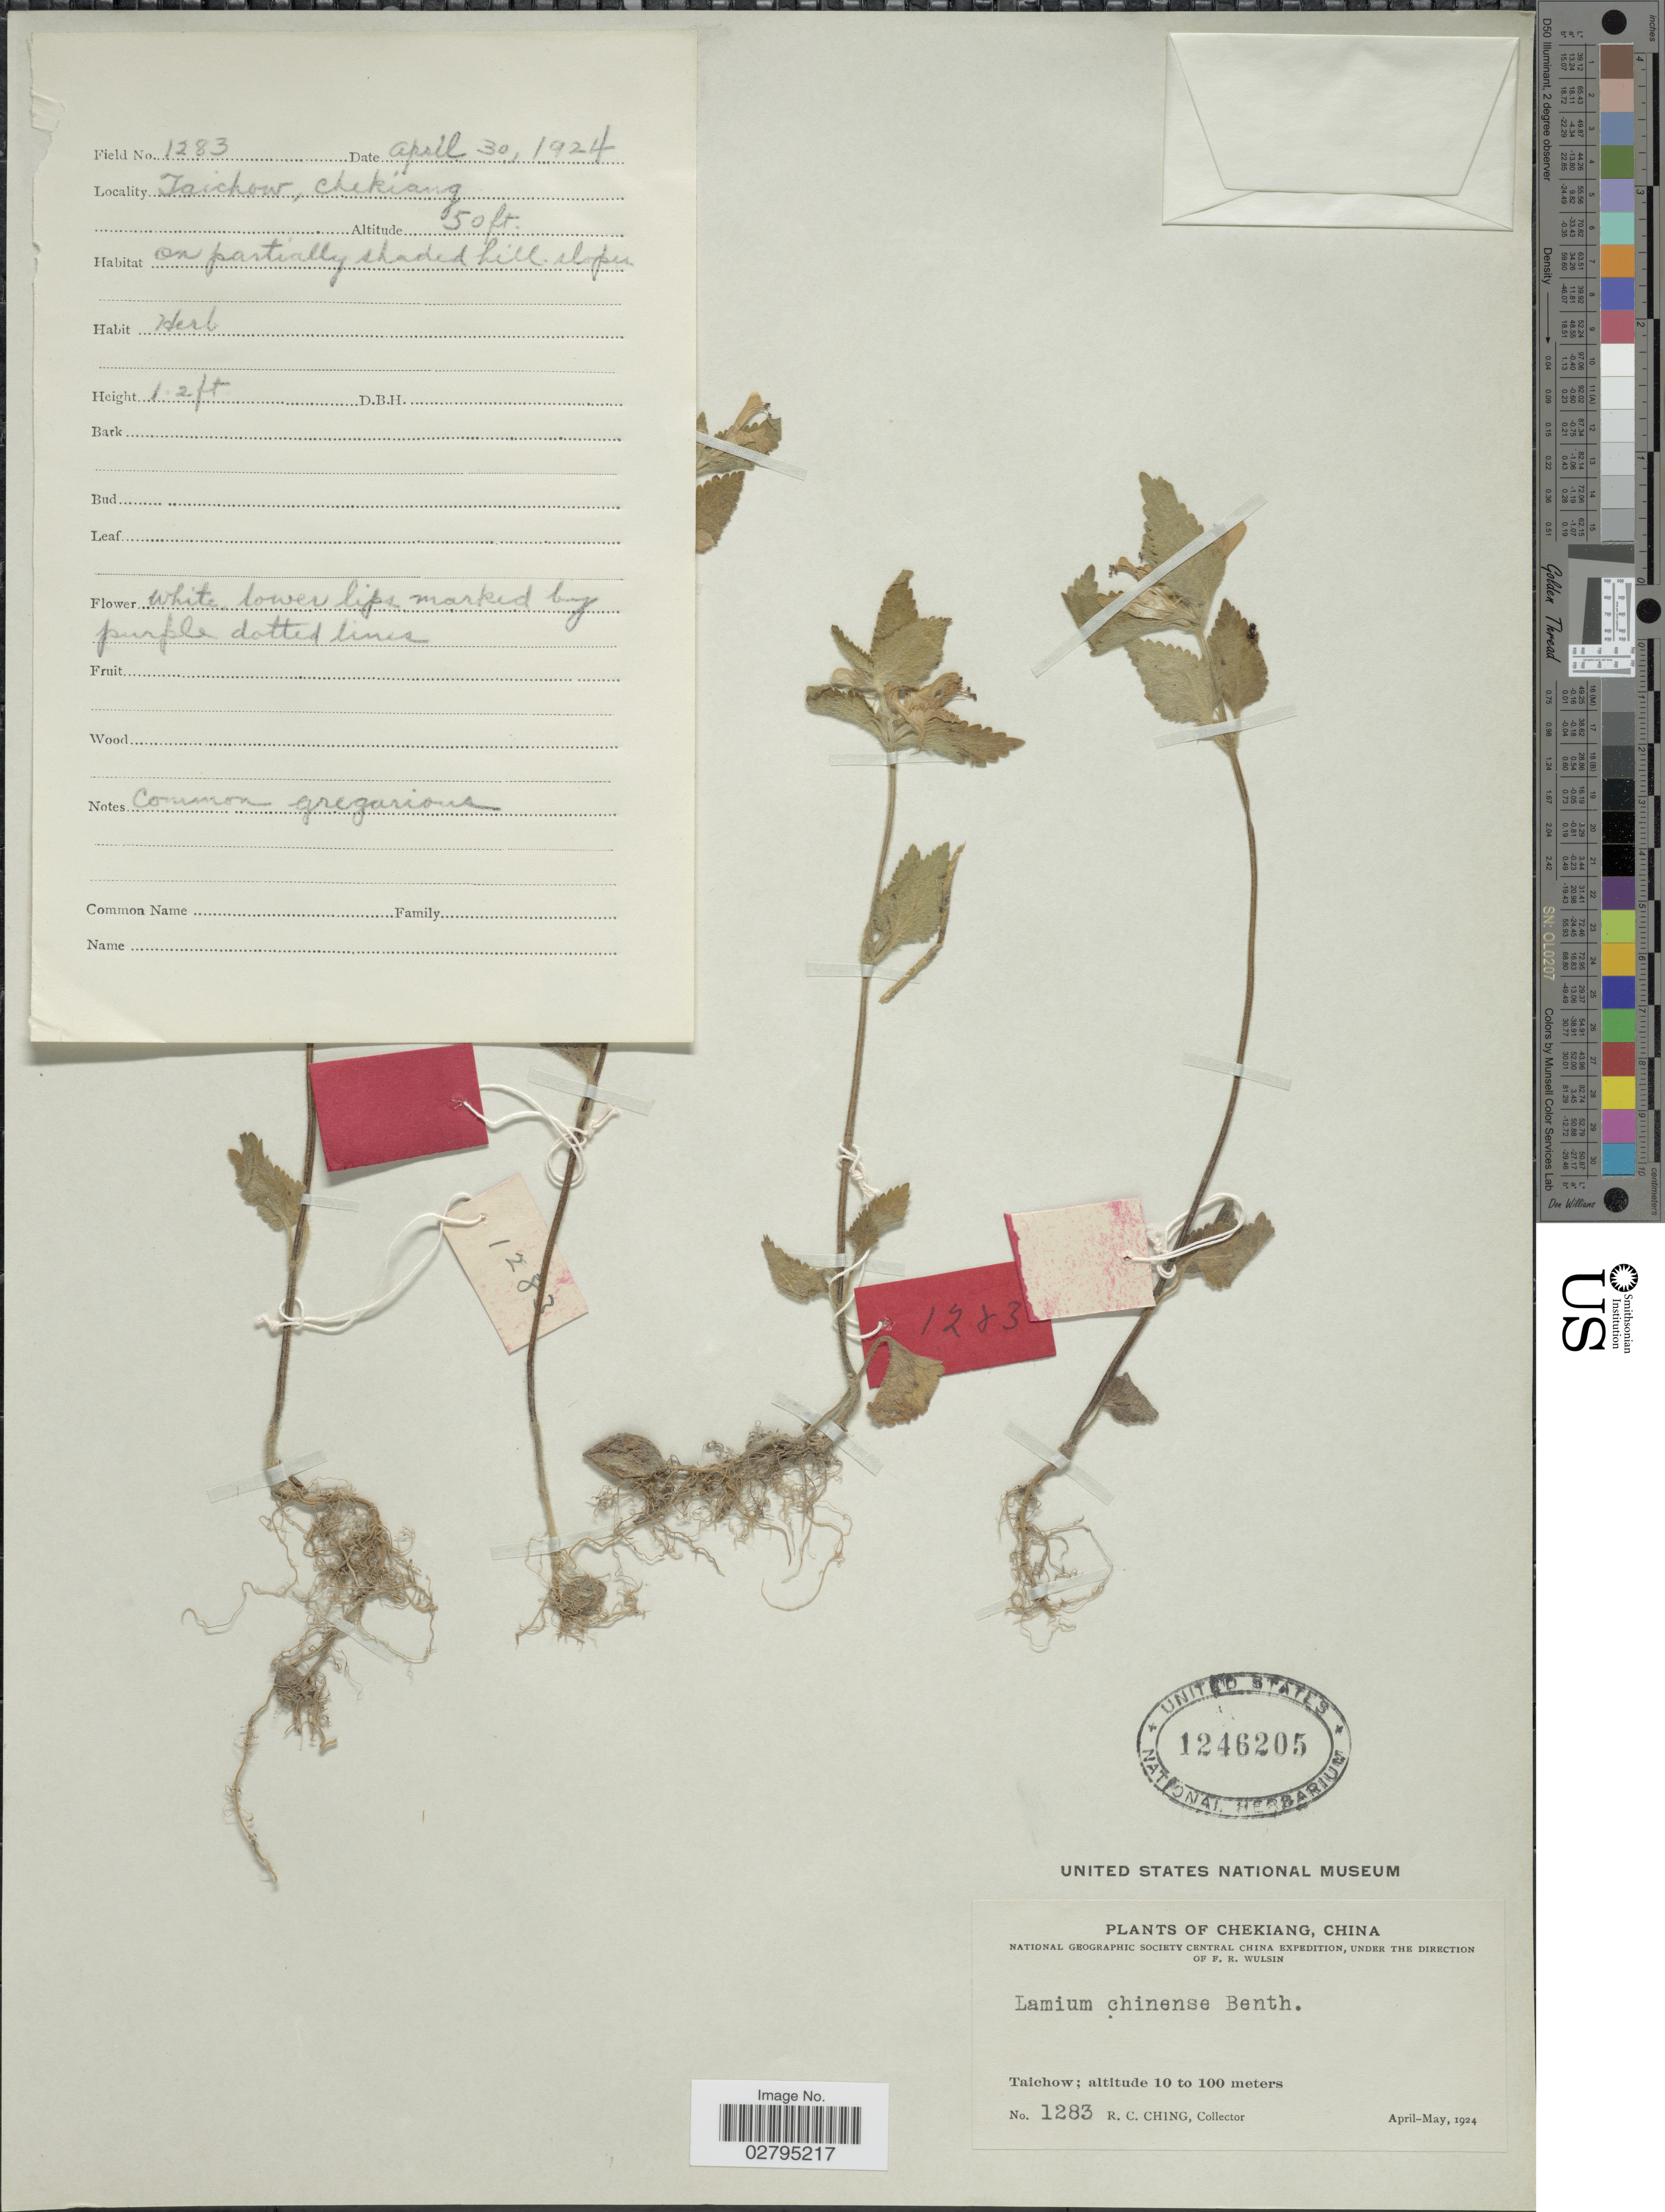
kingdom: Plantae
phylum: Tracheophyta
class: Magnoliopsida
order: Lamiales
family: Lamiaceae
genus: Matsumurella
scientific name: Matsumurella tuberifera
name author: (Makino) Makino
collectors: R. C. Ching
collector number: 1283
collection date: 1924-04-30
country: China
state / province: Zhejiang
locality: Chekiang, Taichow.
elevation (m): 15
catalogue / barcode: US 1246205